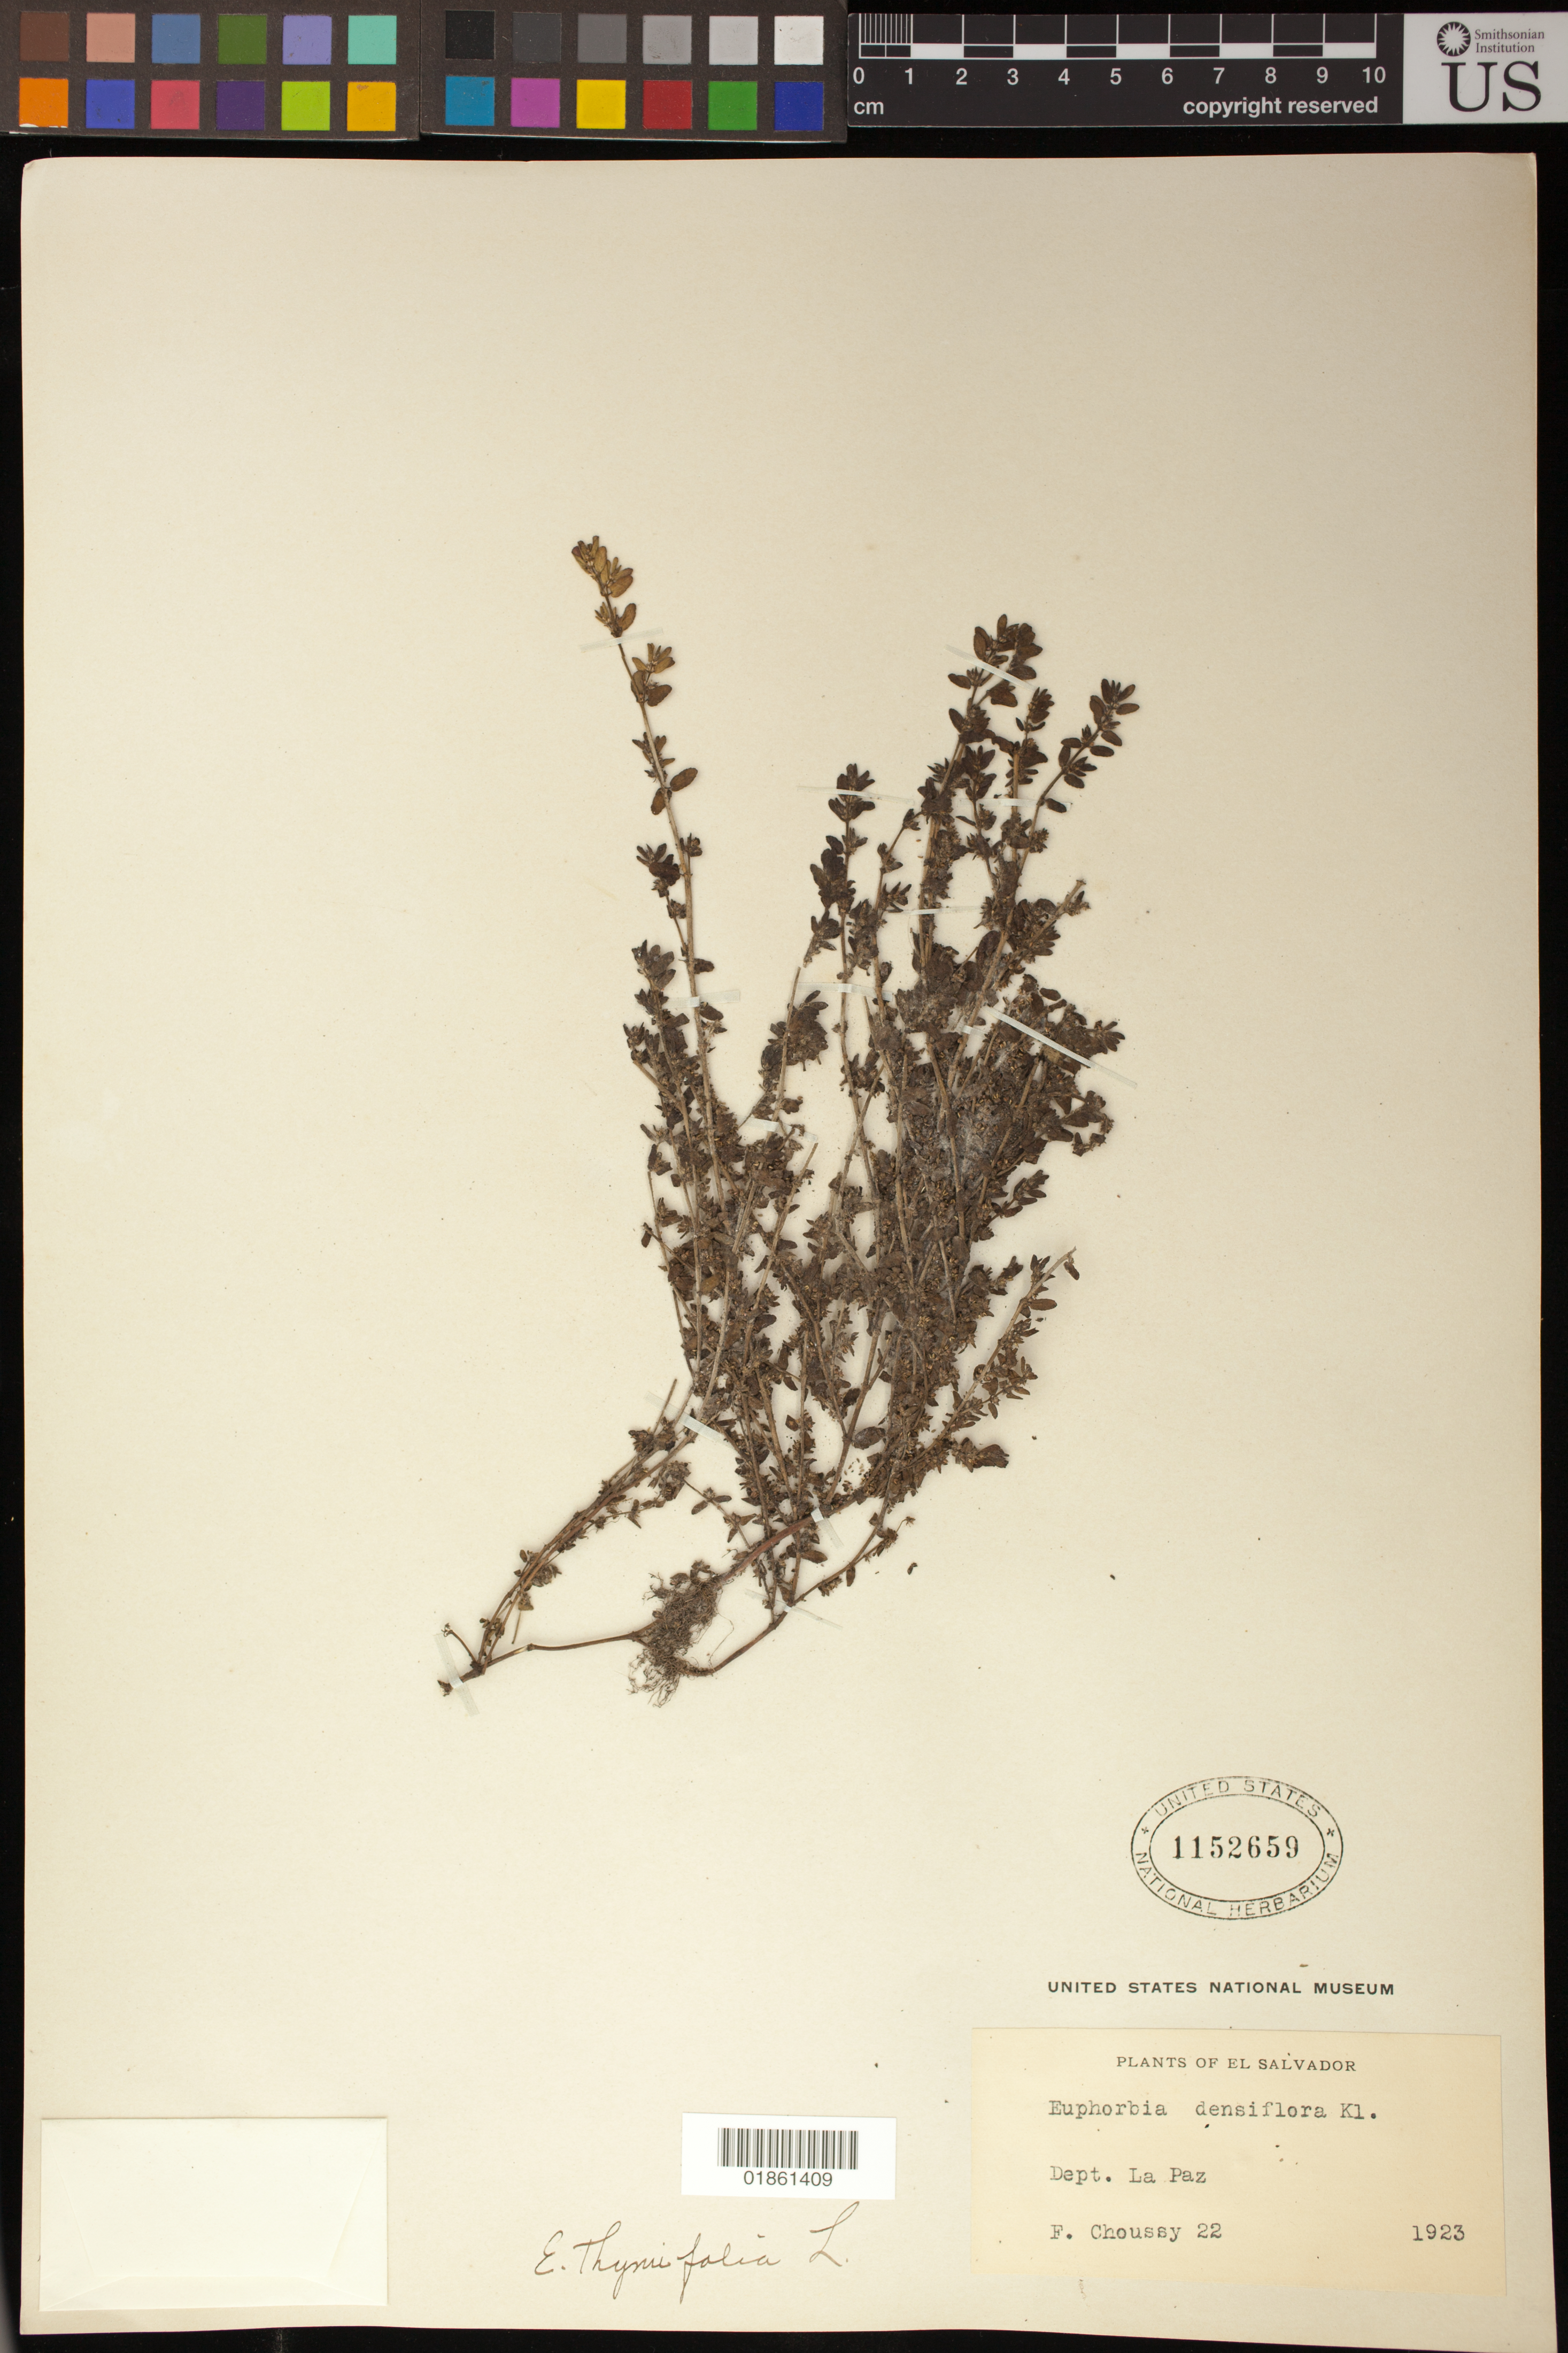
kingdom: Plantae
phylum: Tracheophyta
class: Magnoliopsida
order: Malpighiales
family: Euphorbiaceae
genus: Euphorbia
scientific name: Euphorbia thymifolia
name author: L.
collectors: F. Choussy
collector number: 22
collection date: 1923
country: El Salvador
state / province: La Paz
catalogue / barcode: US 1152659